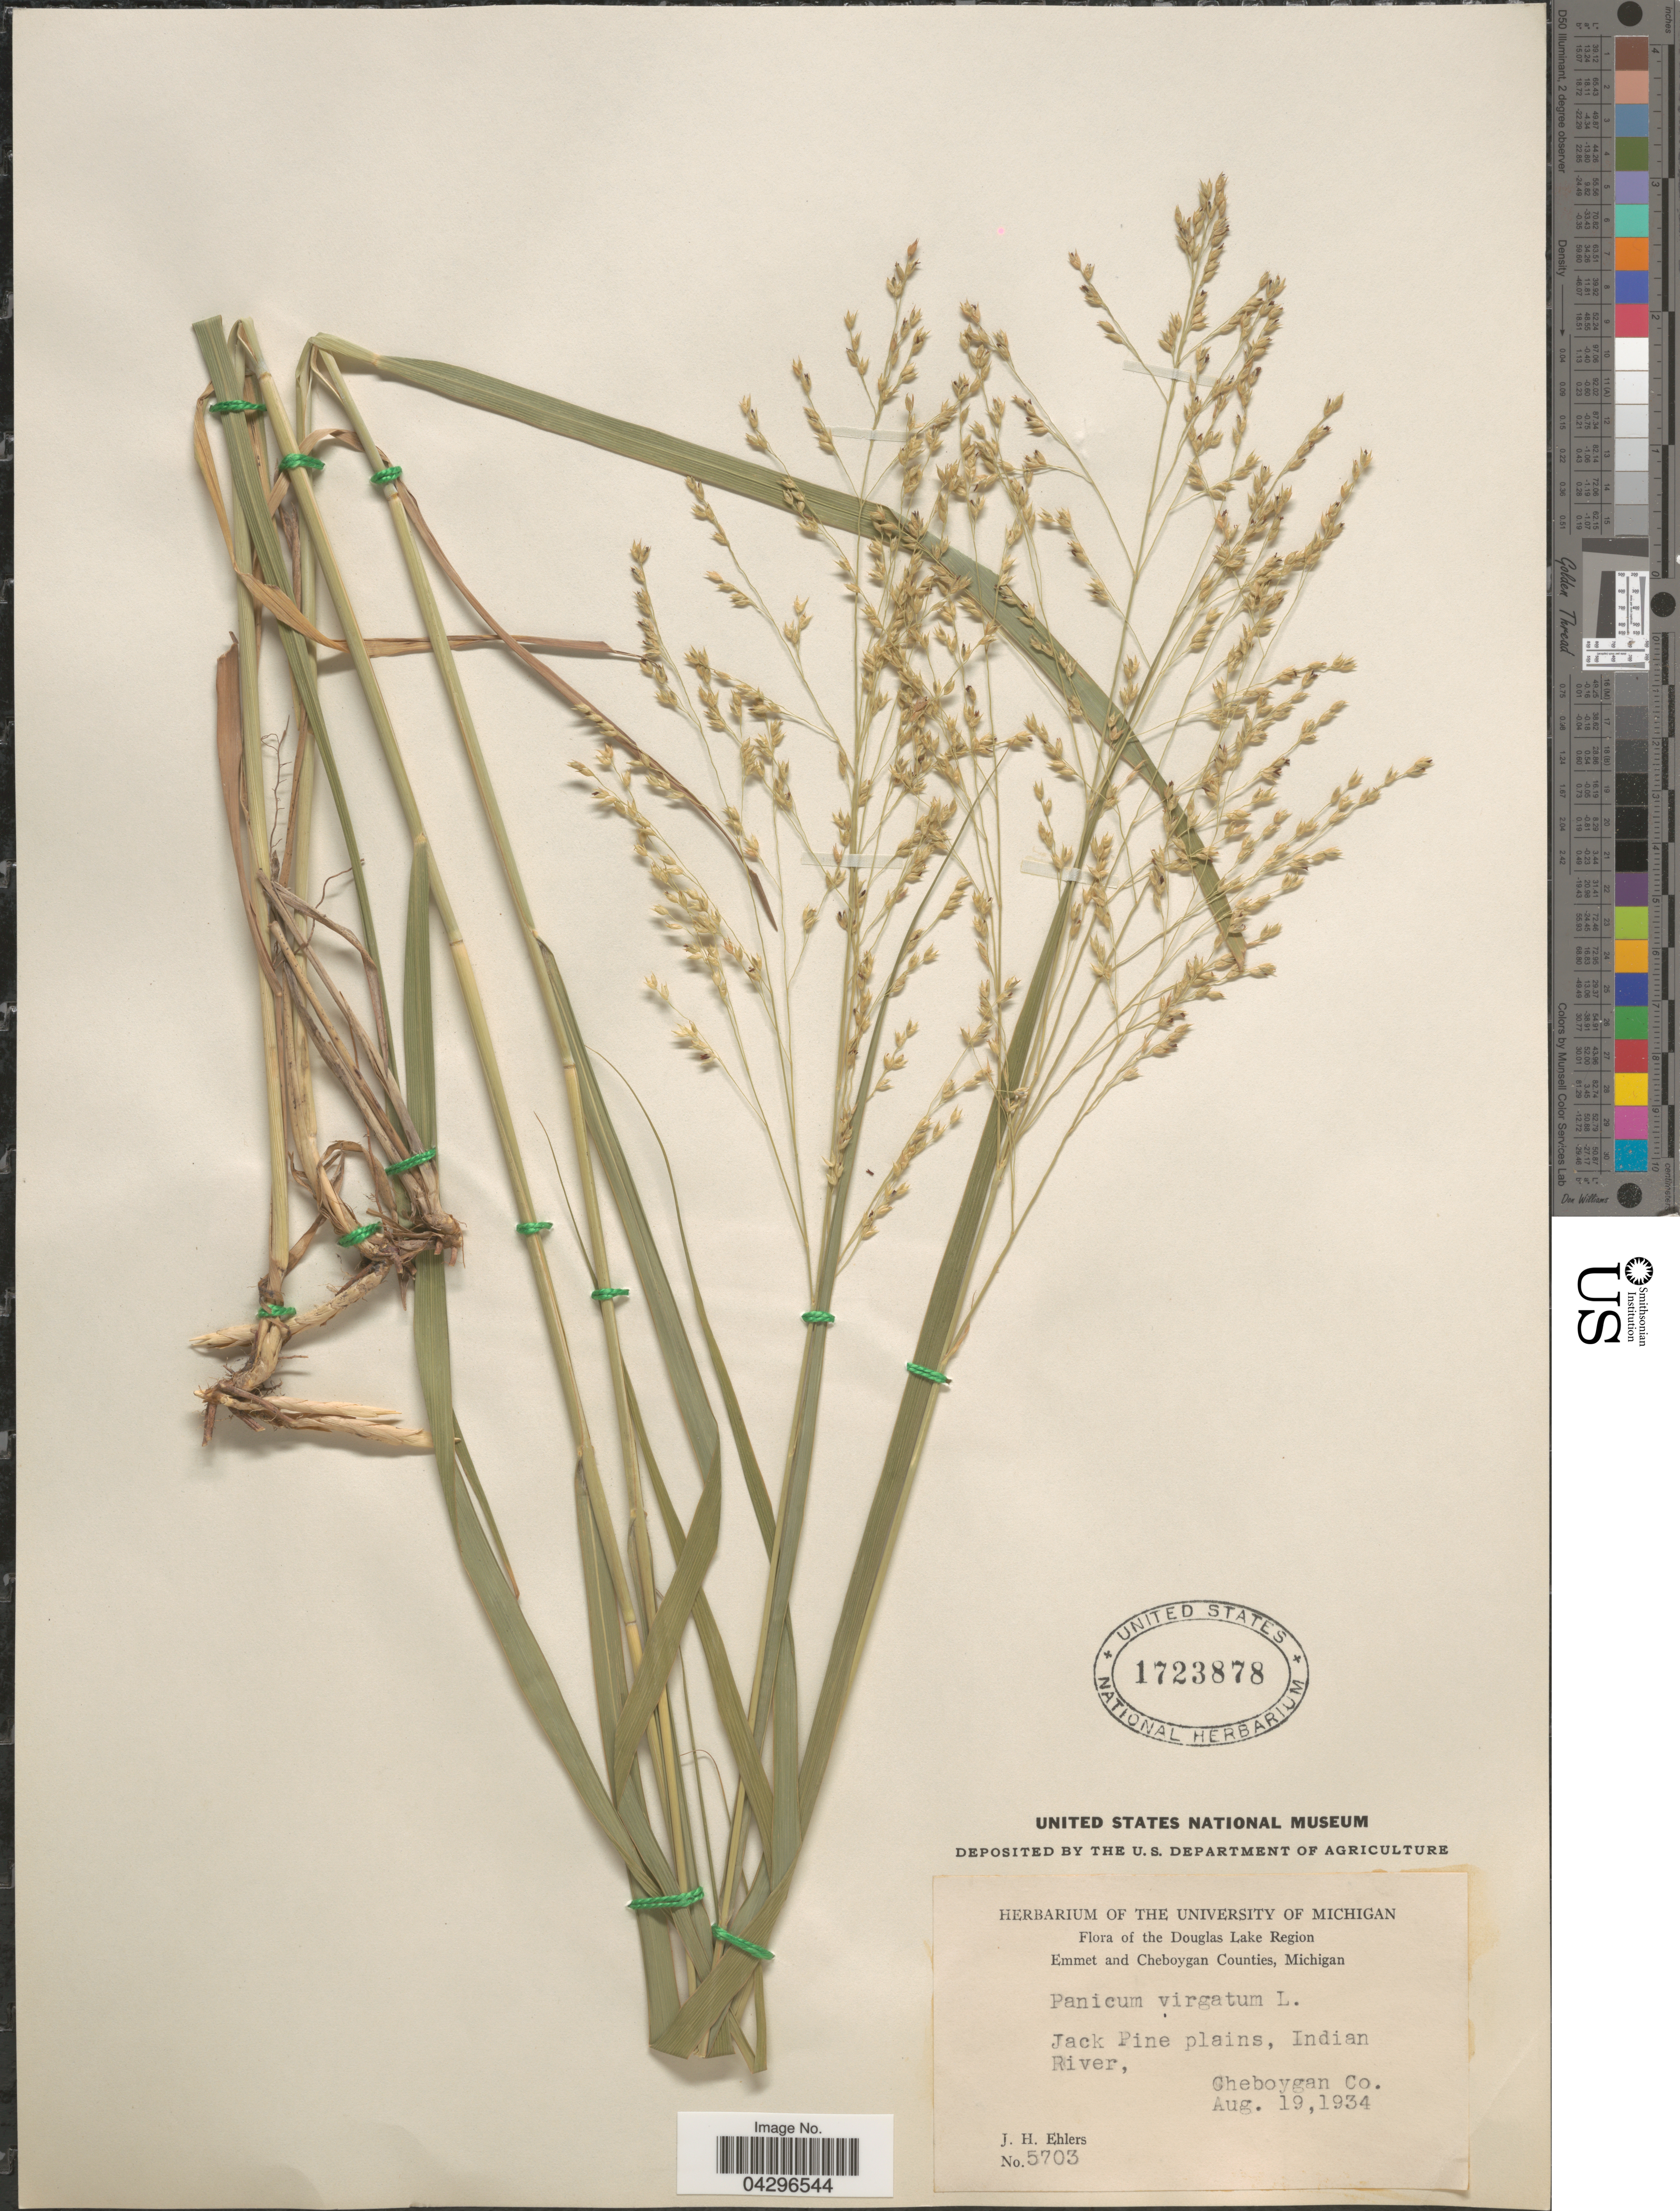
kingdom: Plantae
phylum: Tracheophyta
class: Liliopsida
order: Poales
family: Poaceae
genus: Panicum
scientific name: Panicum virgatum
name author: L.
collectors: J. H. Ehlers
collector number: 5703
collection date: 1934-08-19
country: United States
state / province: Michigan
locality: The Douglas Lake Region. Jack Pine plains, Indian River, Cheboygan Co.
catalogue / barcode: US 1723878